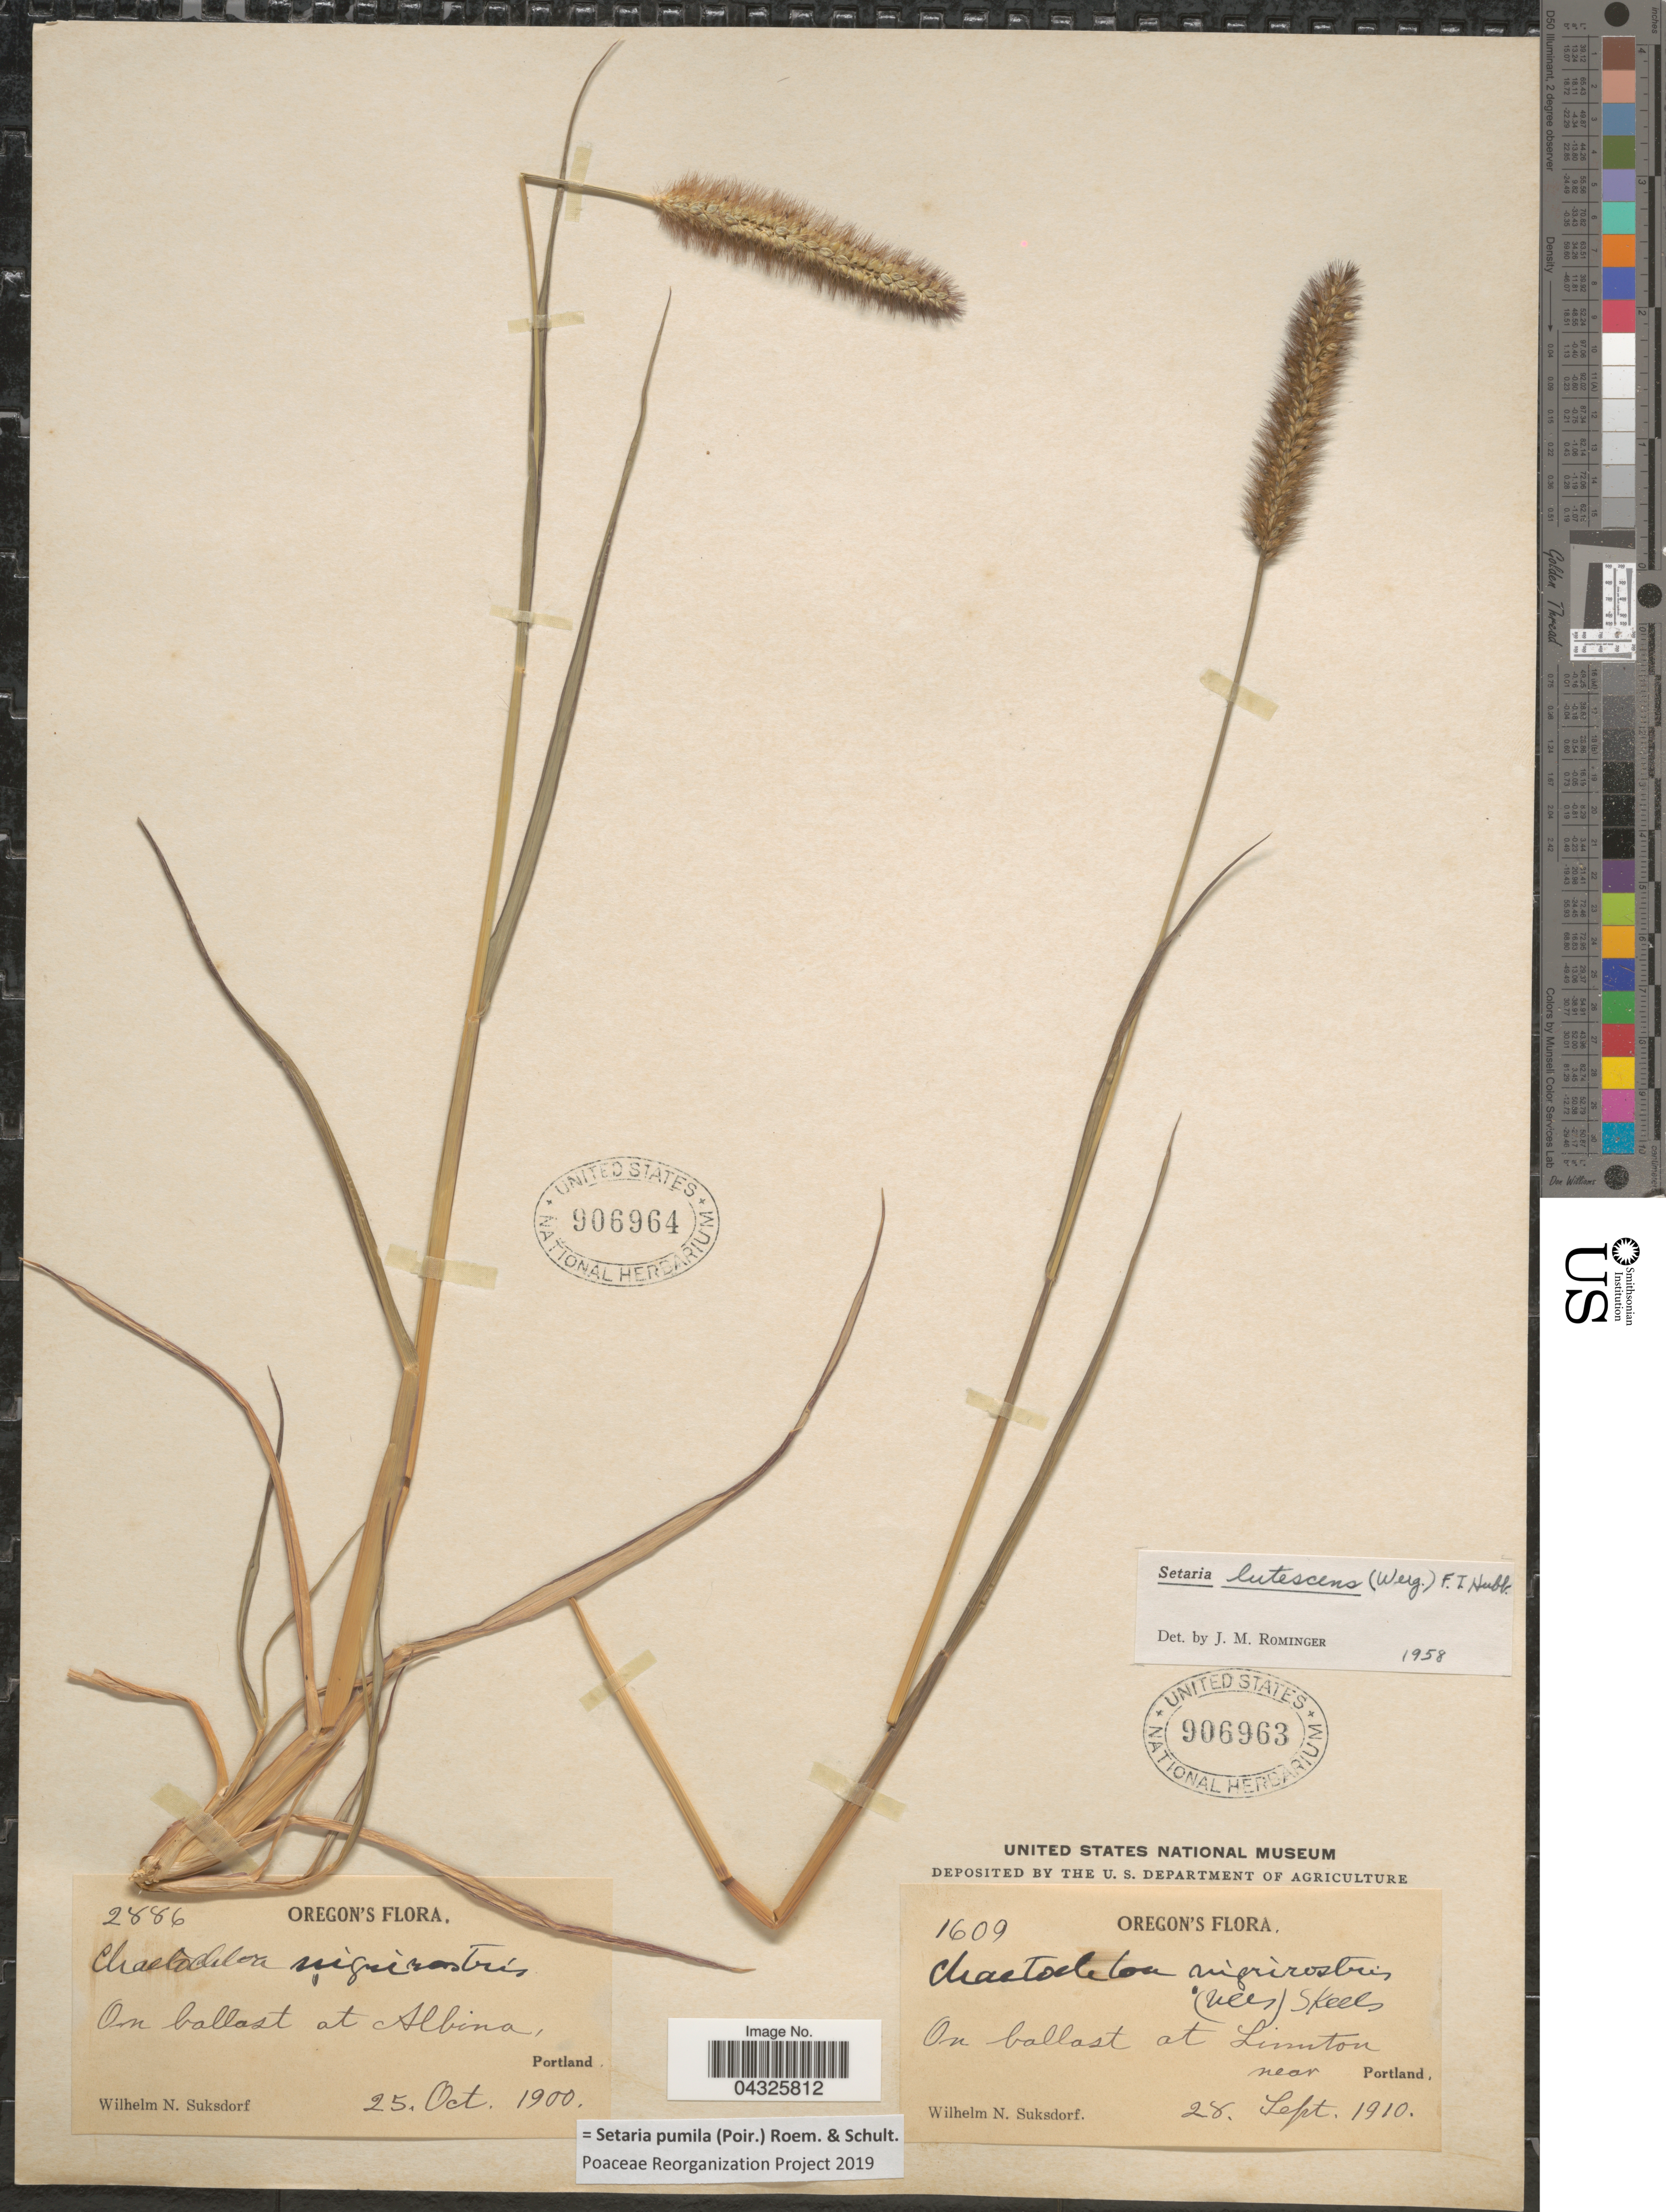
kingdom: Plantae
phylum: Tracheophyta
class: Liliopsida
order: Poales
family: Poaceae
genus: Setaria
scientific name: Setaria pumila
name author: (Poir.) Roem. & Schult.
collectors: W. N. Suksdorf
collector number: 2886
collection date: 1900-10-25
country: United States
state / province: Oregon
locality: On ballast at Albina, Portland.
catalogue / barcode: US 906964-2